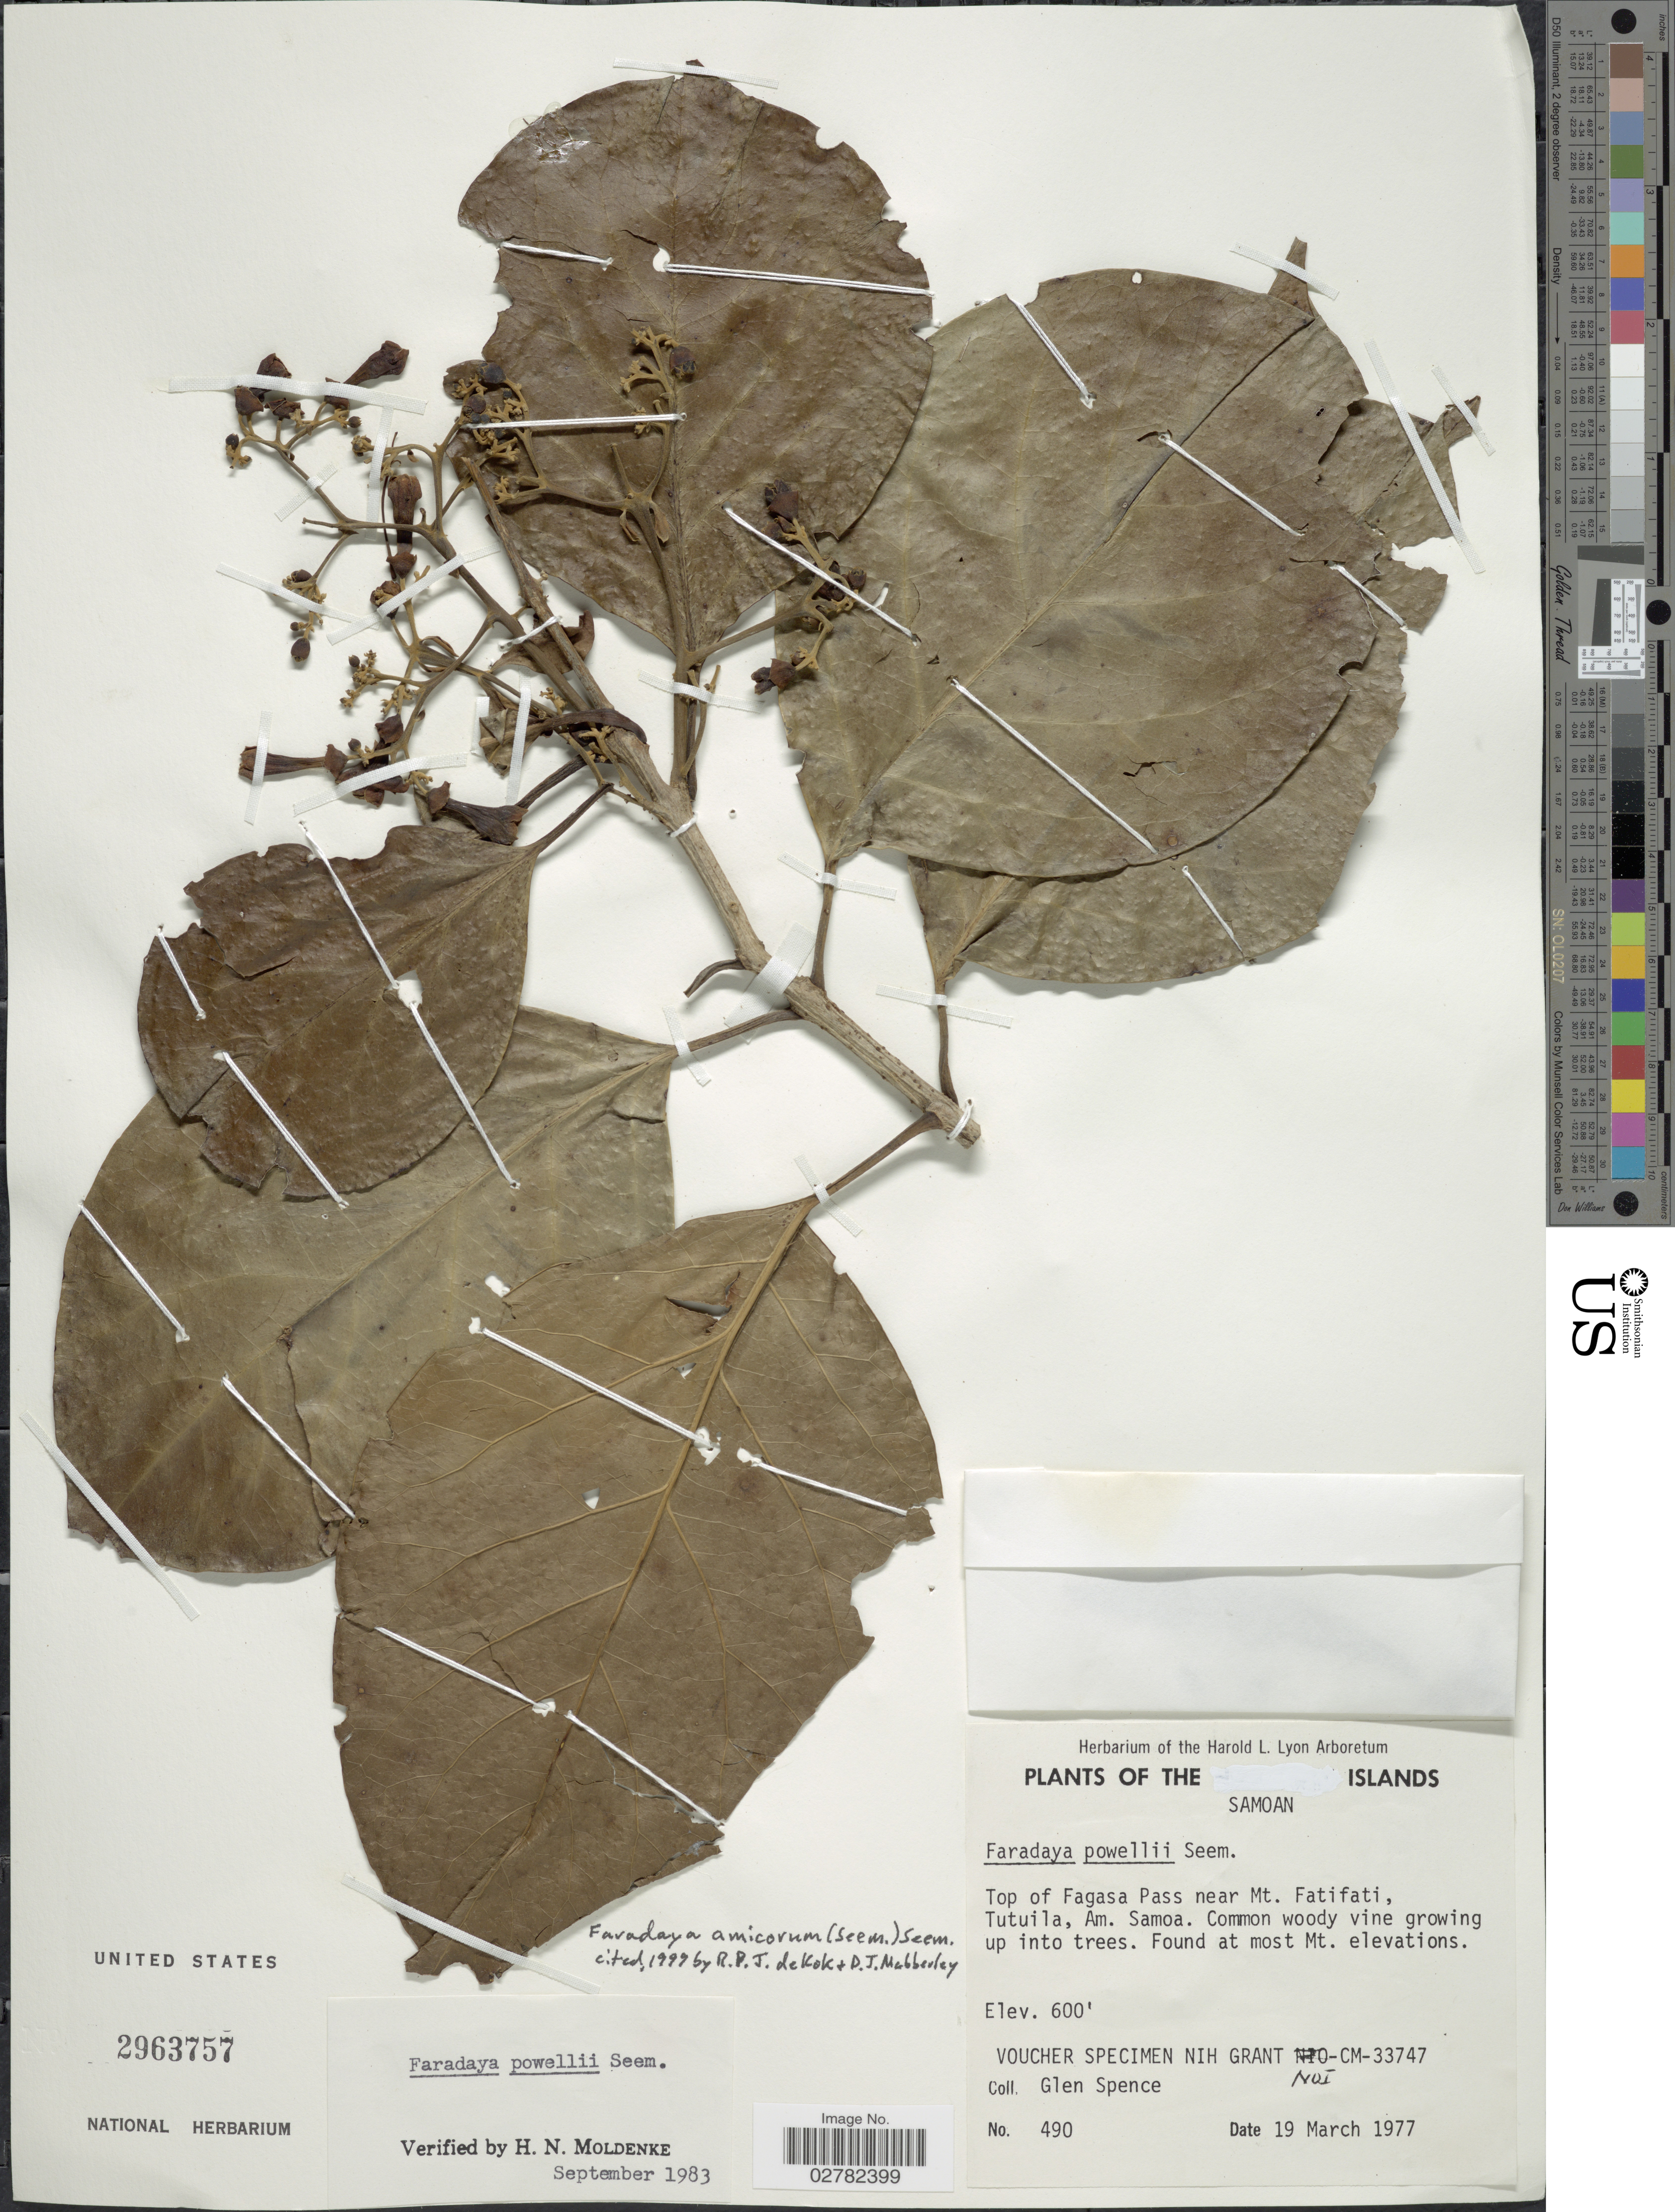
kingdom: Plantae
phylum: Tracheophyta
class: Magnoliopsida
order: Lamiales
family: Lamiaceae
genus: Faradaya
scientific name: Faradaya amicorum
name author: (Seem.) Seem.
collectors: G. Spence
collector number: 490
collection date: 1977-03-19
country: American Samoa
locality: Samoan Islands, Top of Fagasa Pass near Mt. Fatifati, Tutuila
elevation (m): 183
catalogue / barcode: US 2963757